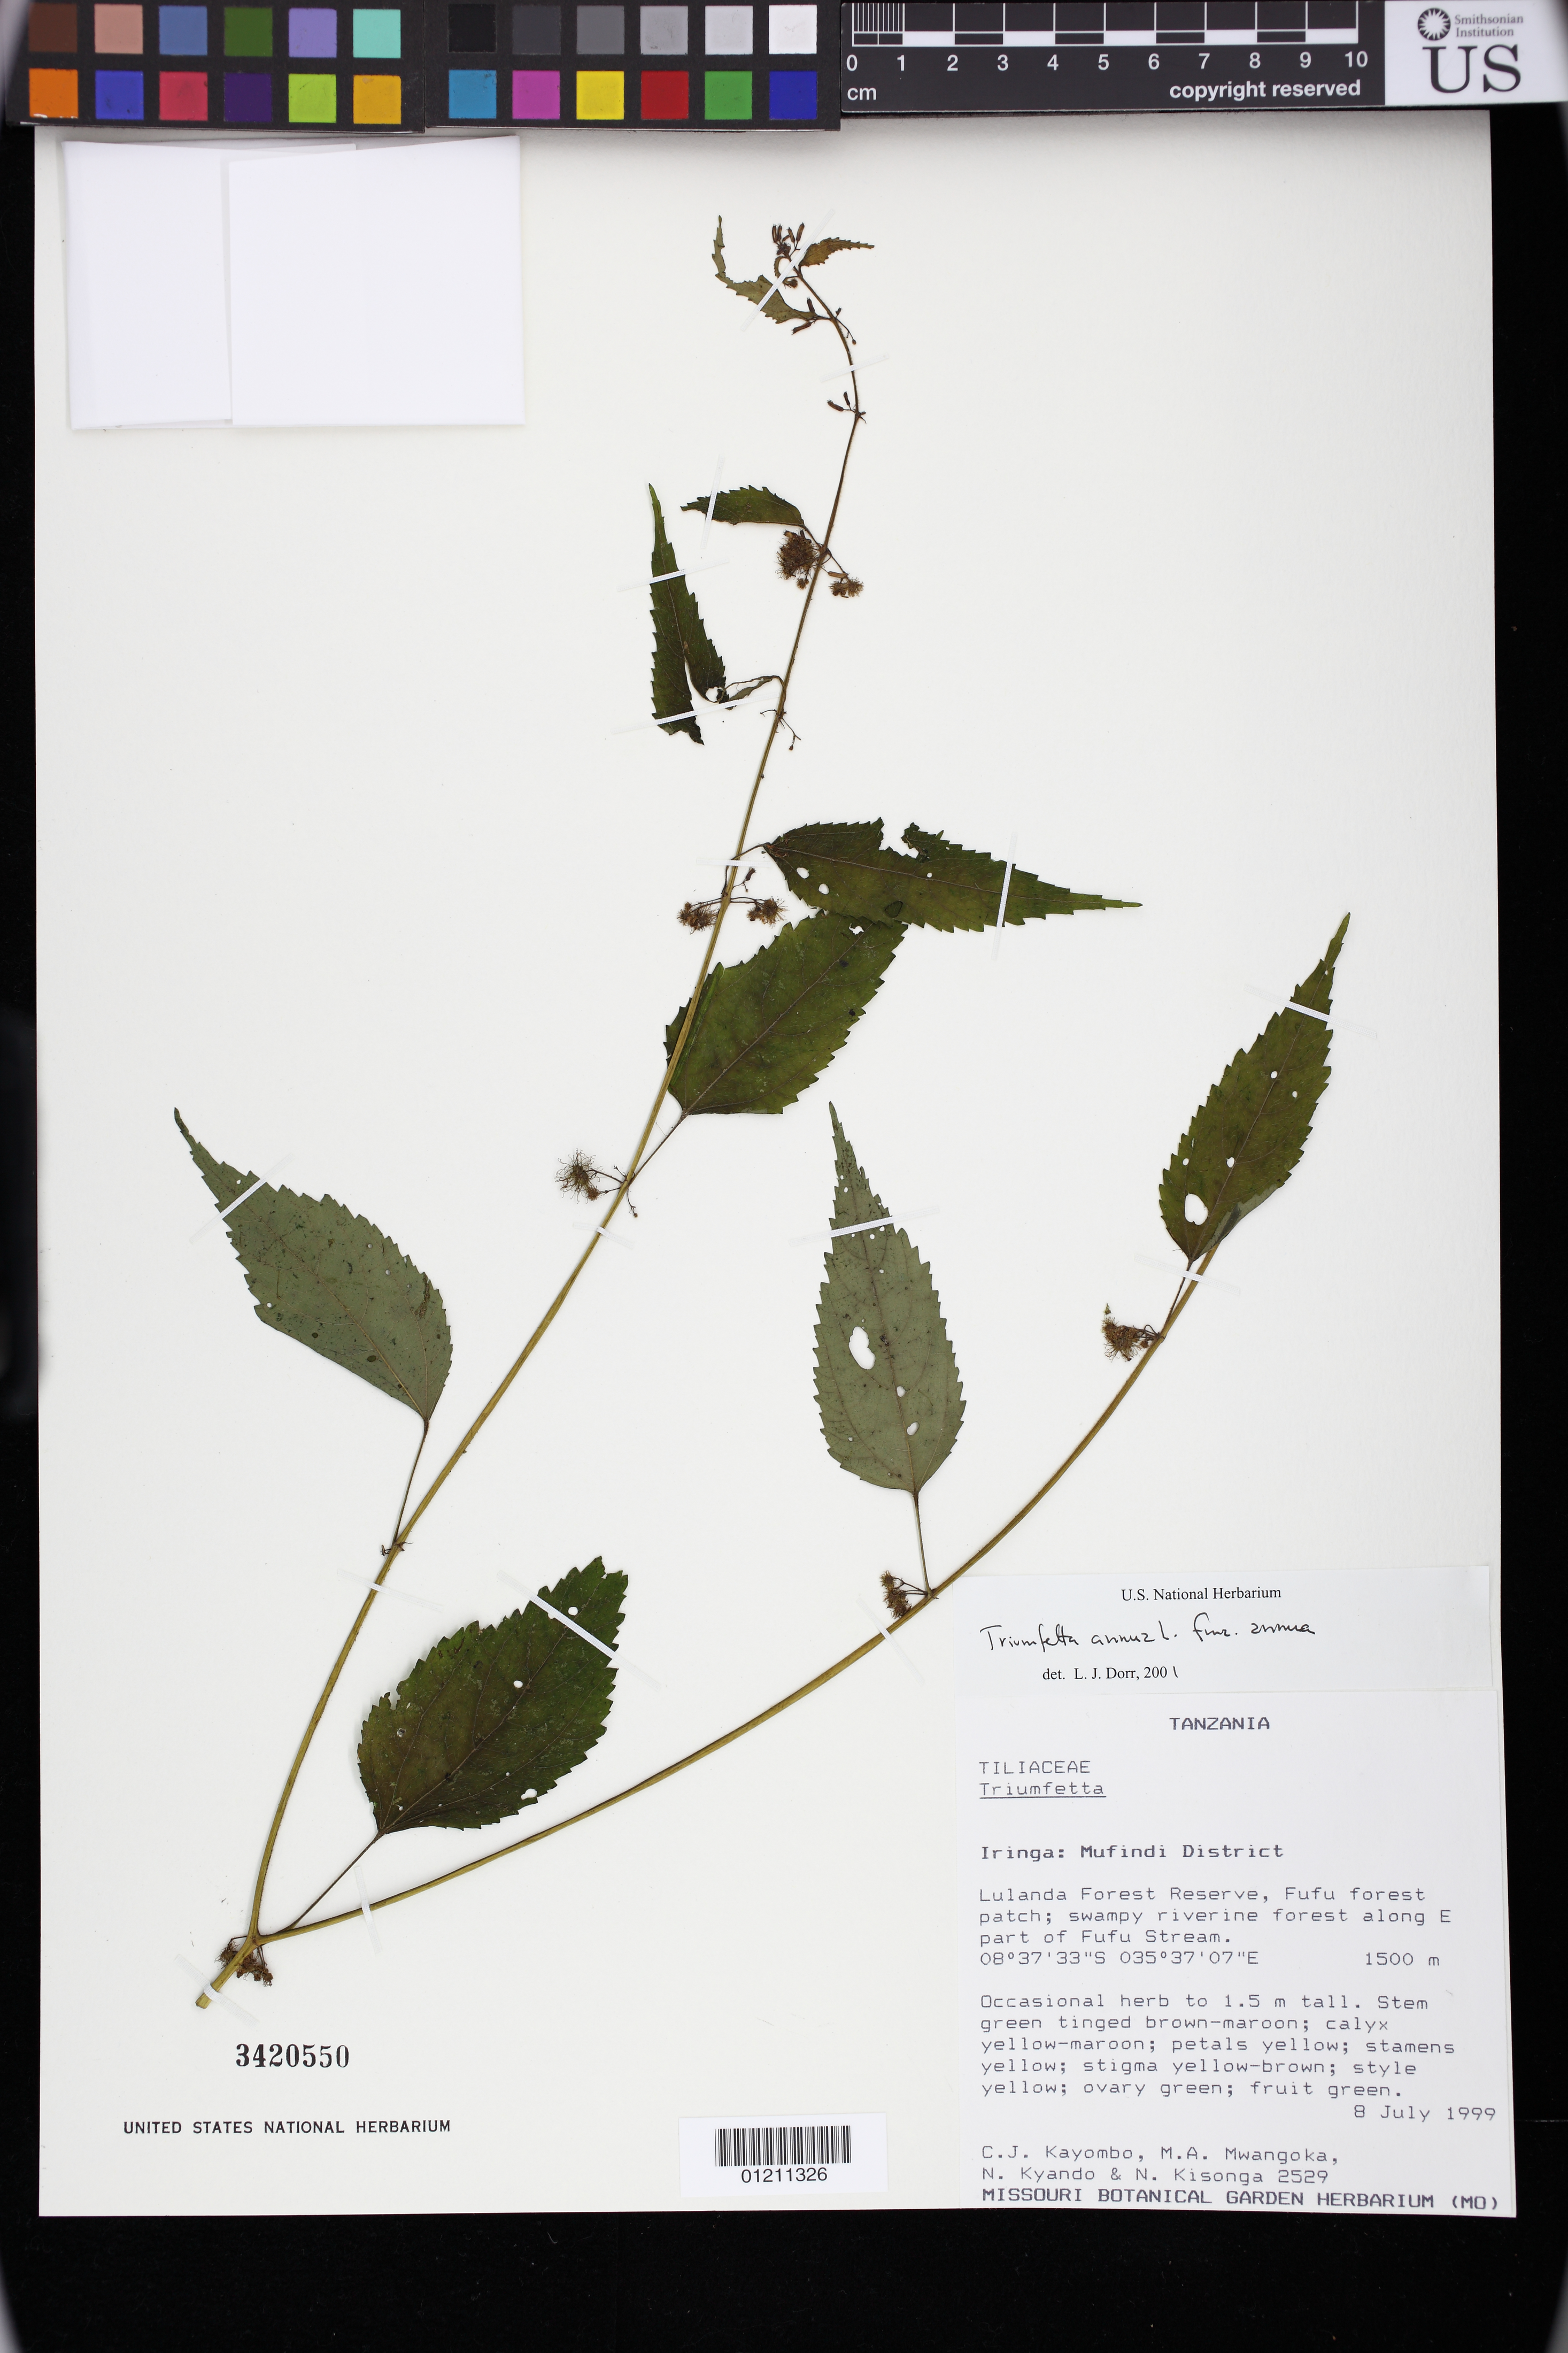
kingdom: Plantae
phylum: Tracheophyta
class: Magnoliopsida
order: Malvales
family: Malvaceae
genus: Triumfetta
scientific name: Triumfetta annua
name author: L.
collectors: C. J. Kayombo, M. A. Mwangoka, N. Kyando & N. Kisonga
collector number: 2529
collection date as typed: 07 Aug 1999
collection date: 1999-08-07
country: Tanzania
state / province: Iringa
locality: Iringa: Mufindi District. Lulanda Forest Reserve, Fufu forest patch; swampy riverine forest along E part of Fufu Stream.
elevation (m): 1500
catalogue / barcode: US 3420550